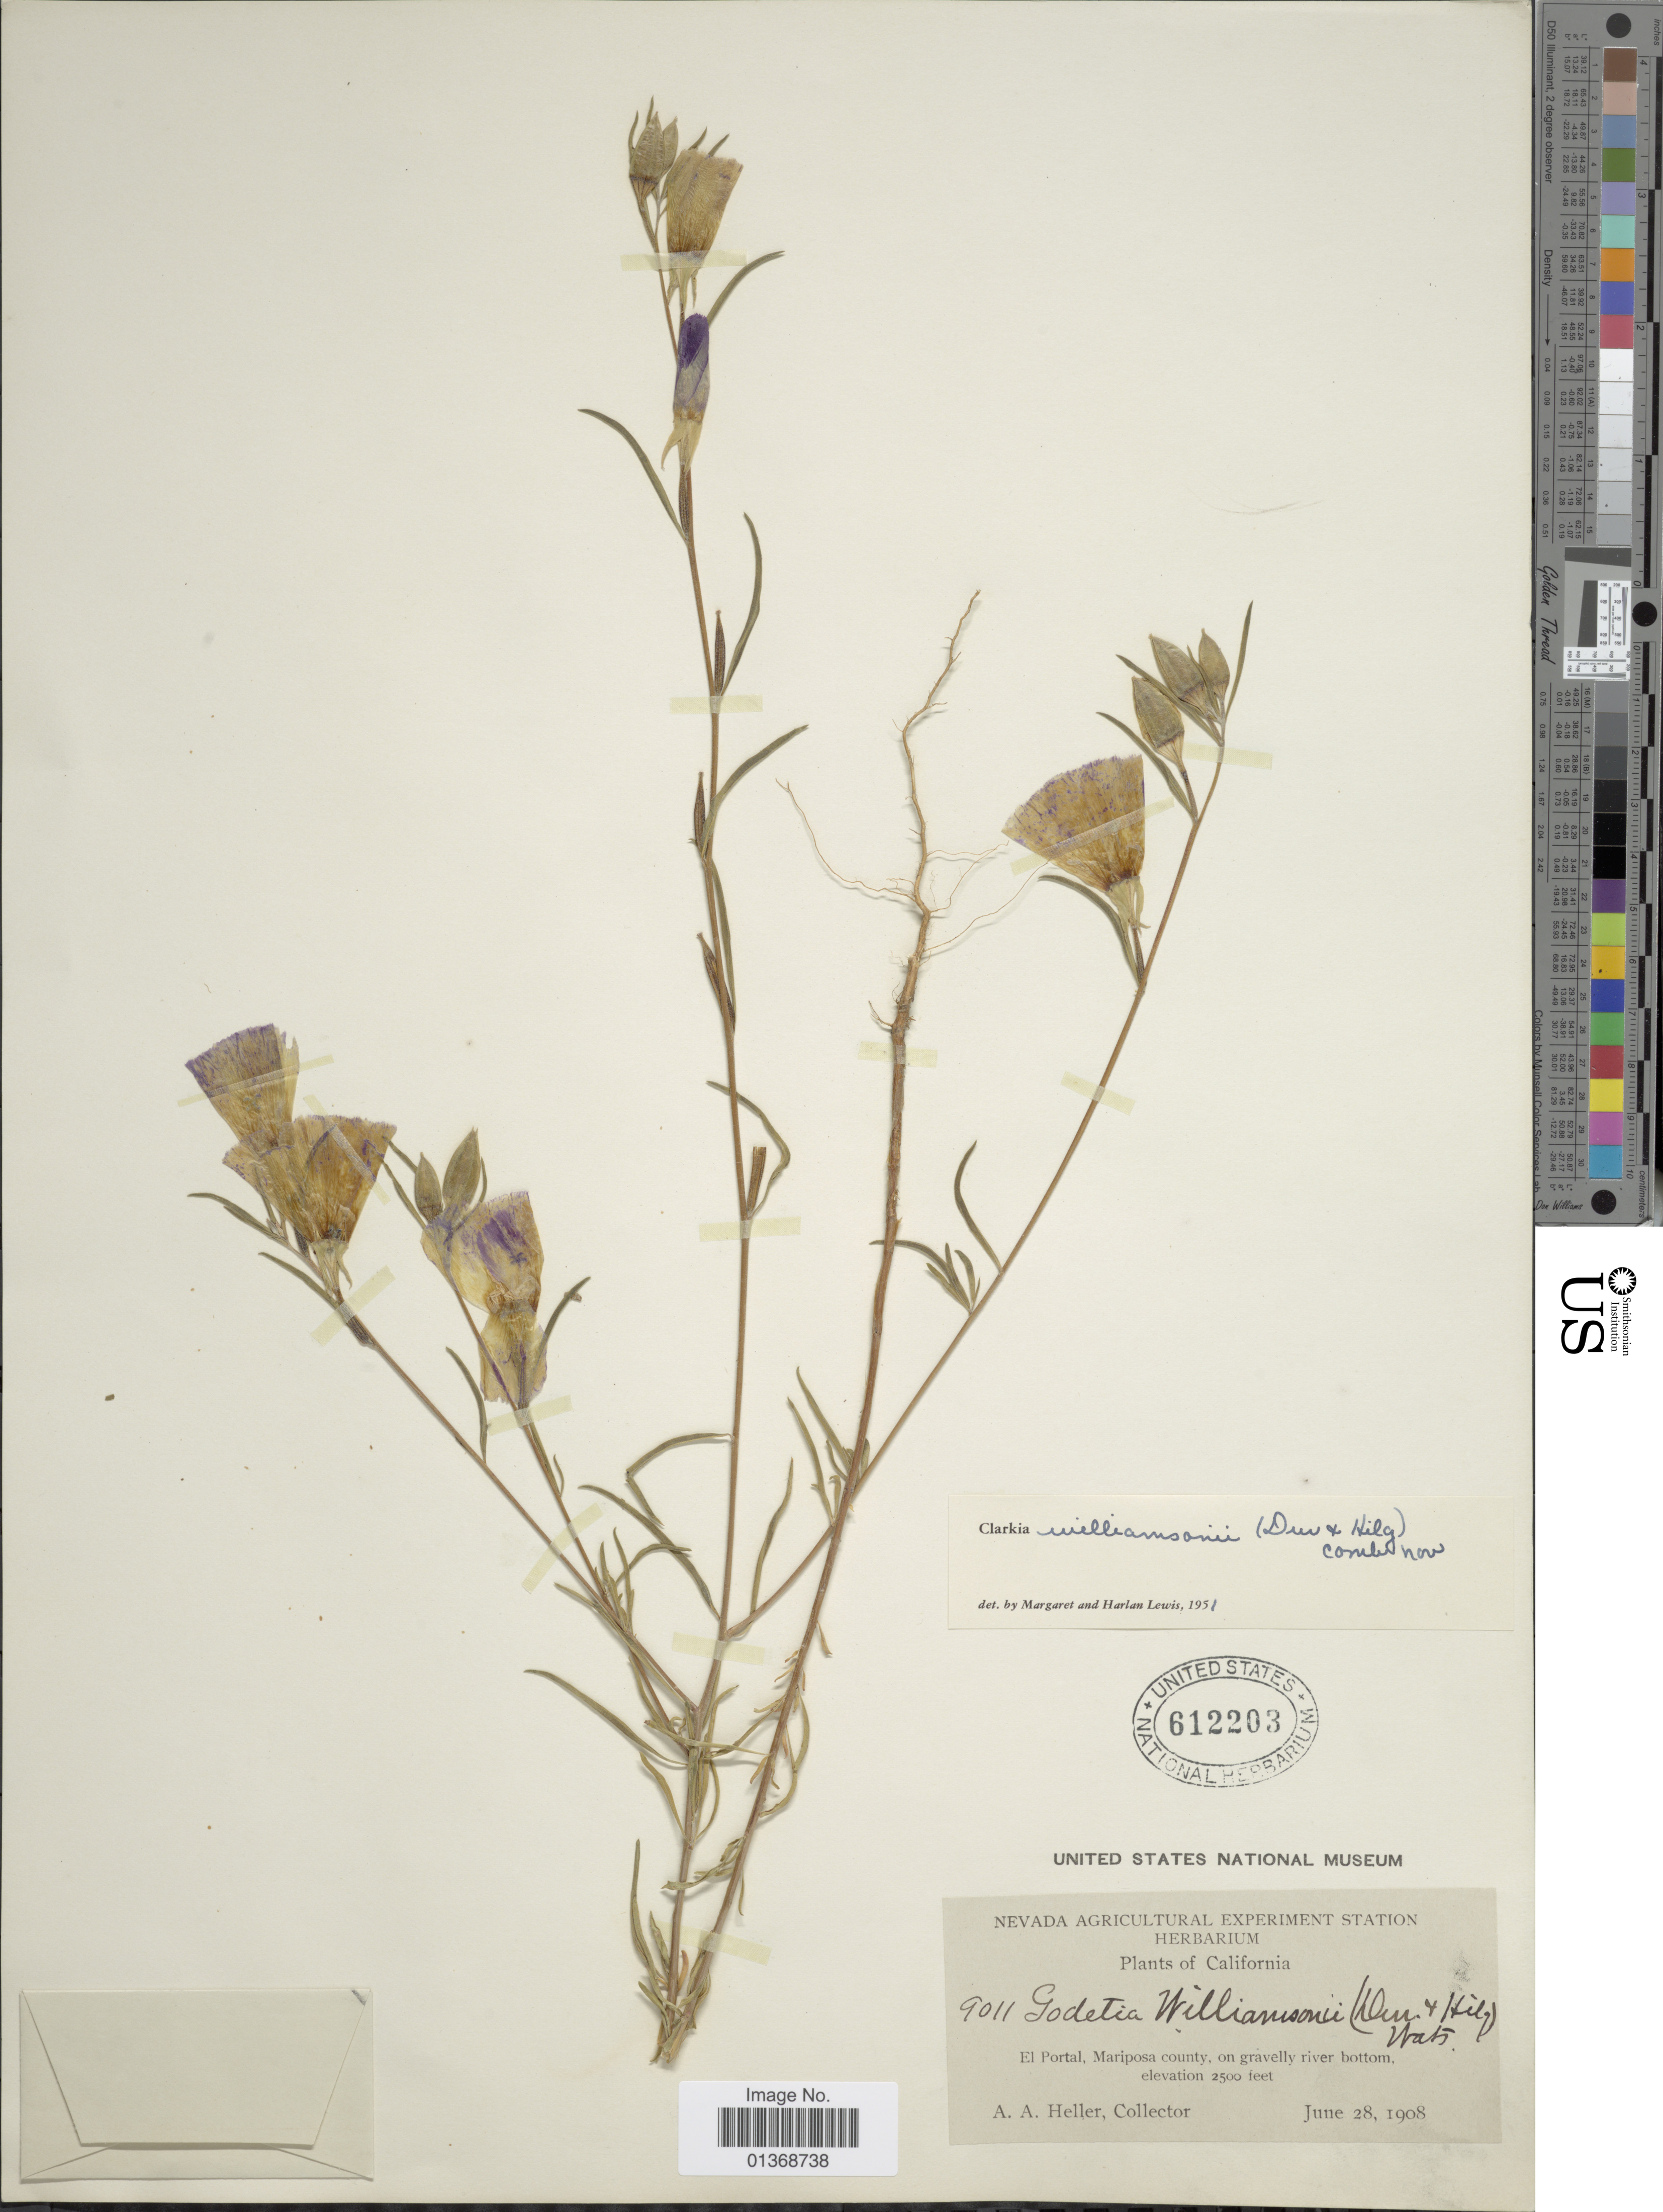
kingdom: Plantae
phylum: Tracheophyta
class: Magnoliopsida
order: Myrtales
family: Onagraceae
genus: Clarkia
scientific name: Clarkia williamsonii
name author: (Durand & Hilg.) F. H. Lewis & M.E. Lewis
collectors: A. A. Heller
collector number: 9011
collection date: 1908-06-28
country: United States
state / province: California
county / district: Mariposa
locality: El Portal, Mariposa County, on gravelly river bottom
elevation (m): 762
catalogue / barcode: US 612203